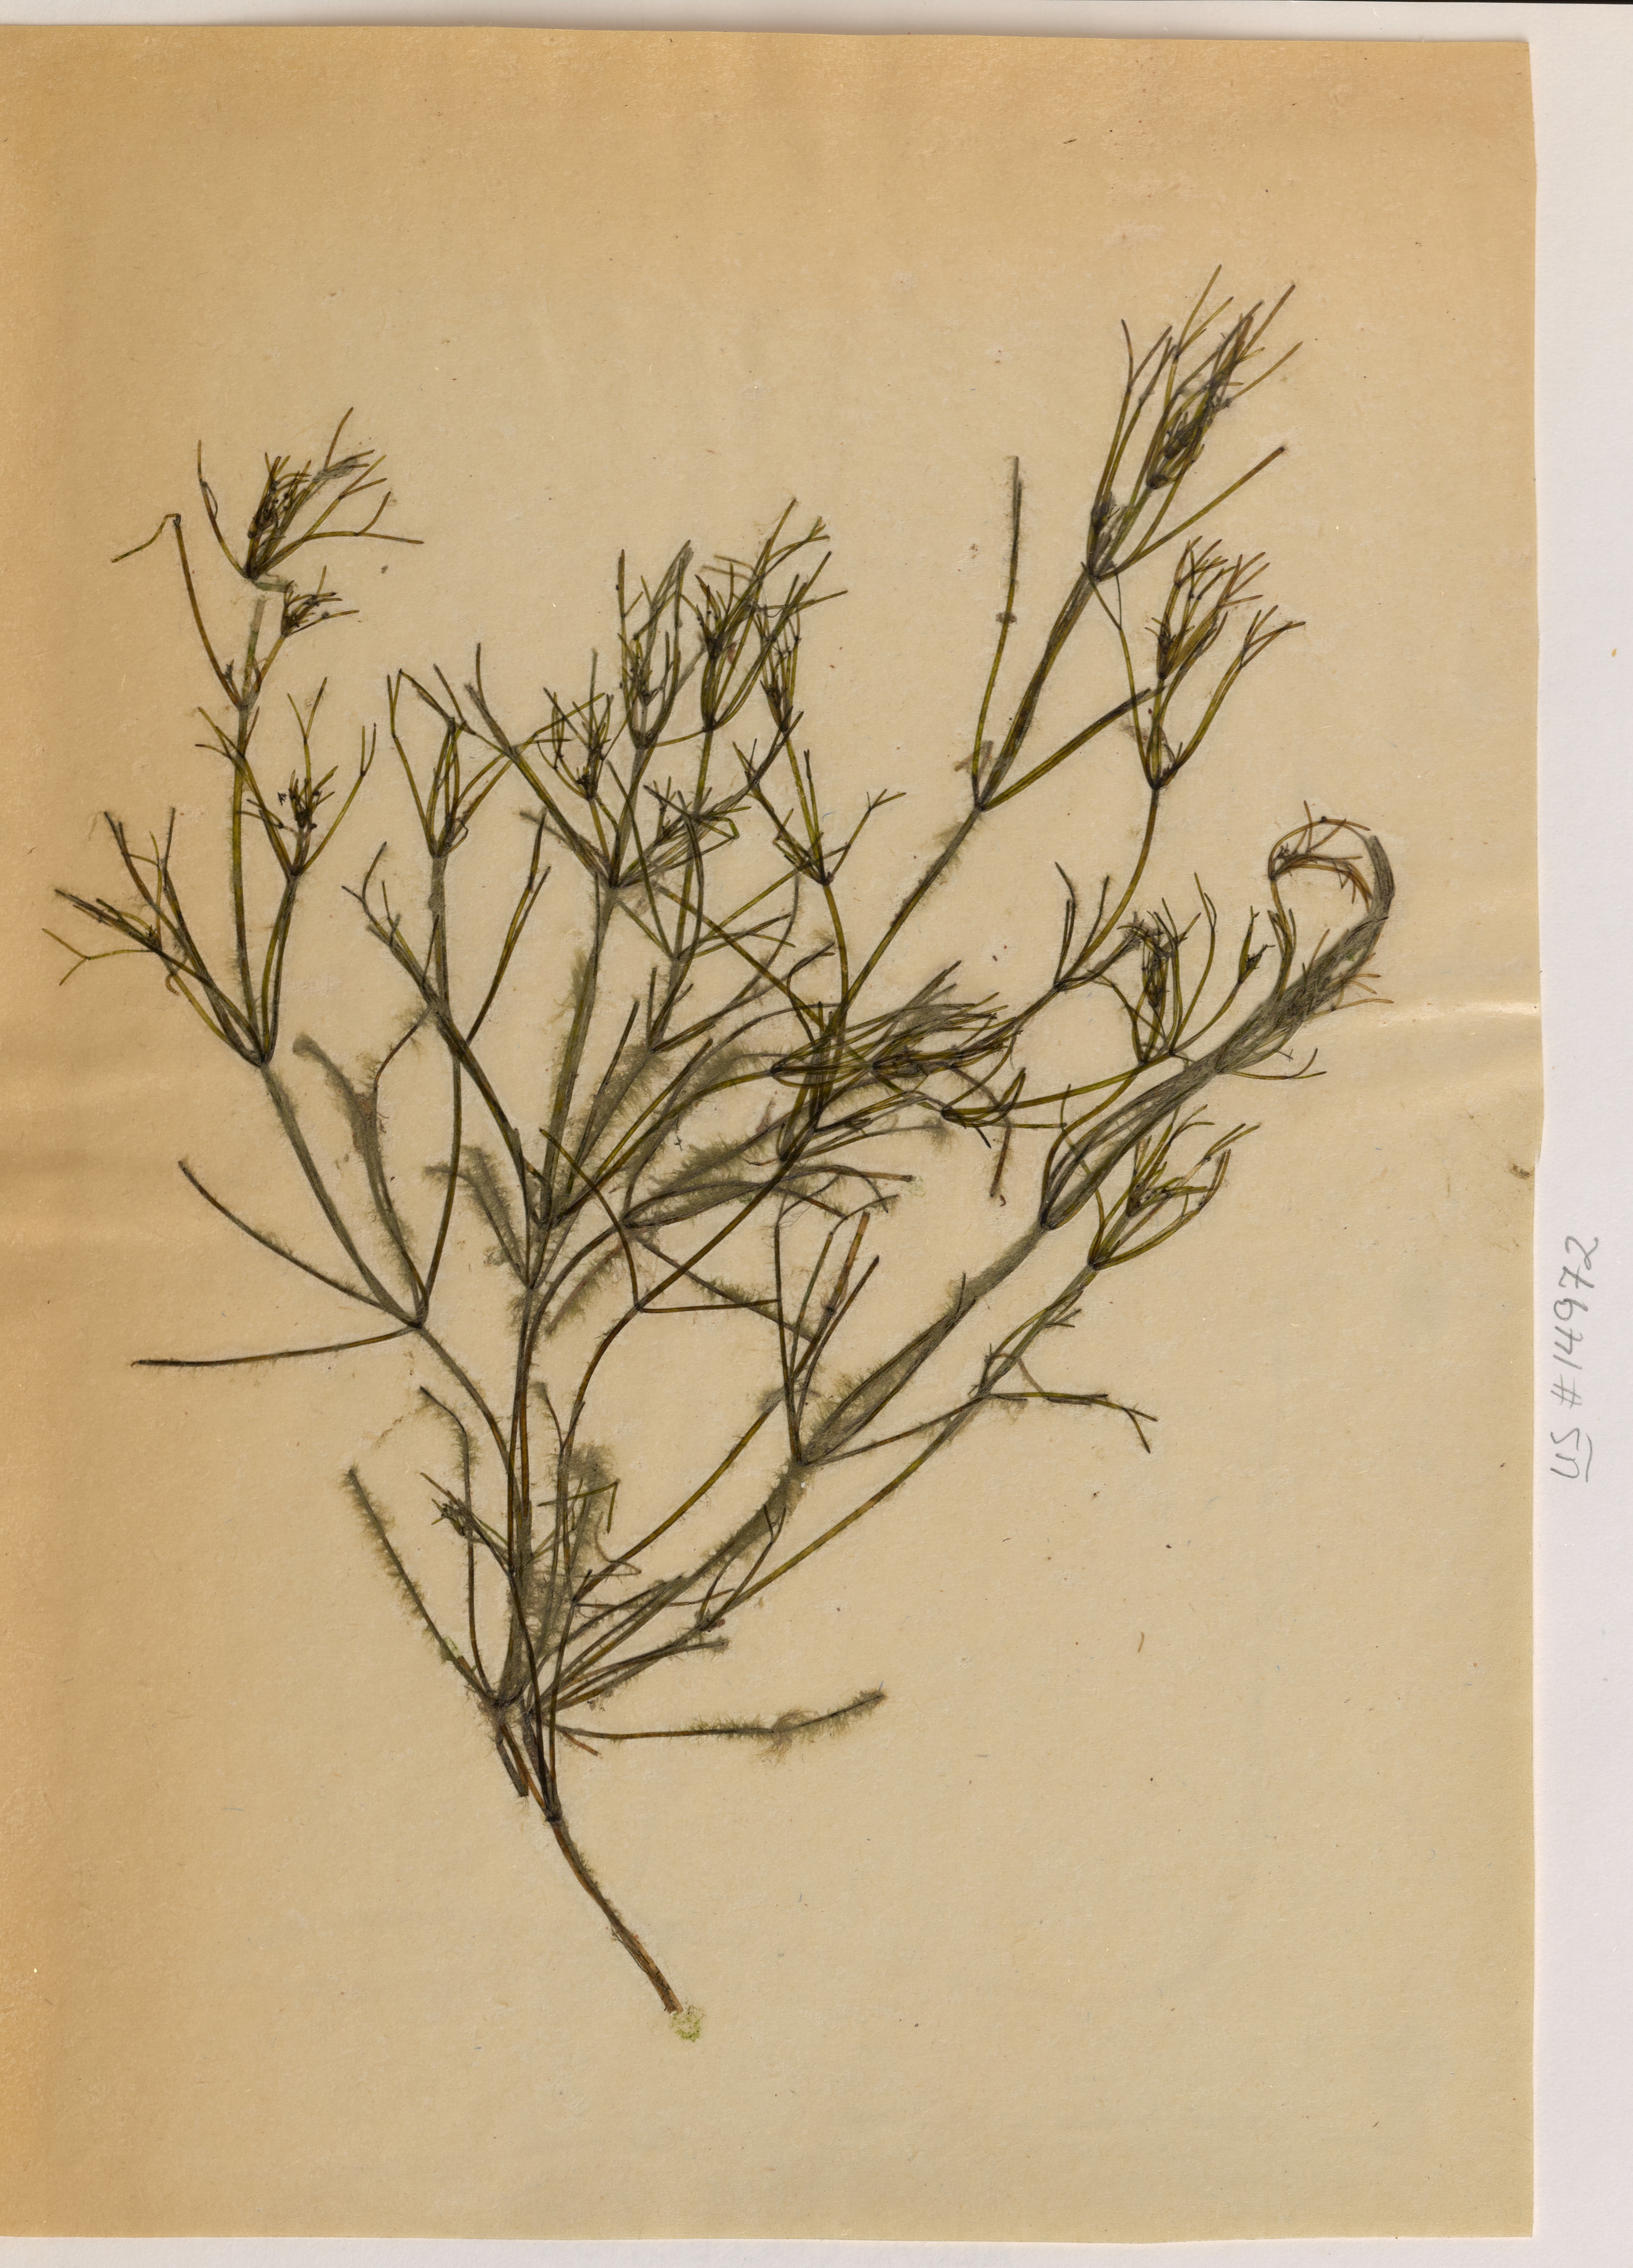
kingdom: Plantae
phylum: Charophyta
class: Charophyceae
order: Charales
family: Characeae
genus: Nitella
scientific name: Nitella flexilis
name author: (L.) C. Agardh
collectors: W. Krause & H. Krause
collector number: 32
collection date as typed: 05 May 1985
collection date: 1985-05-05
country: France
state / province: Nouvelle-Aquitaine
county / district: Landes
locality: Lac de Sanguinet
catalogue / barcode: US 14972